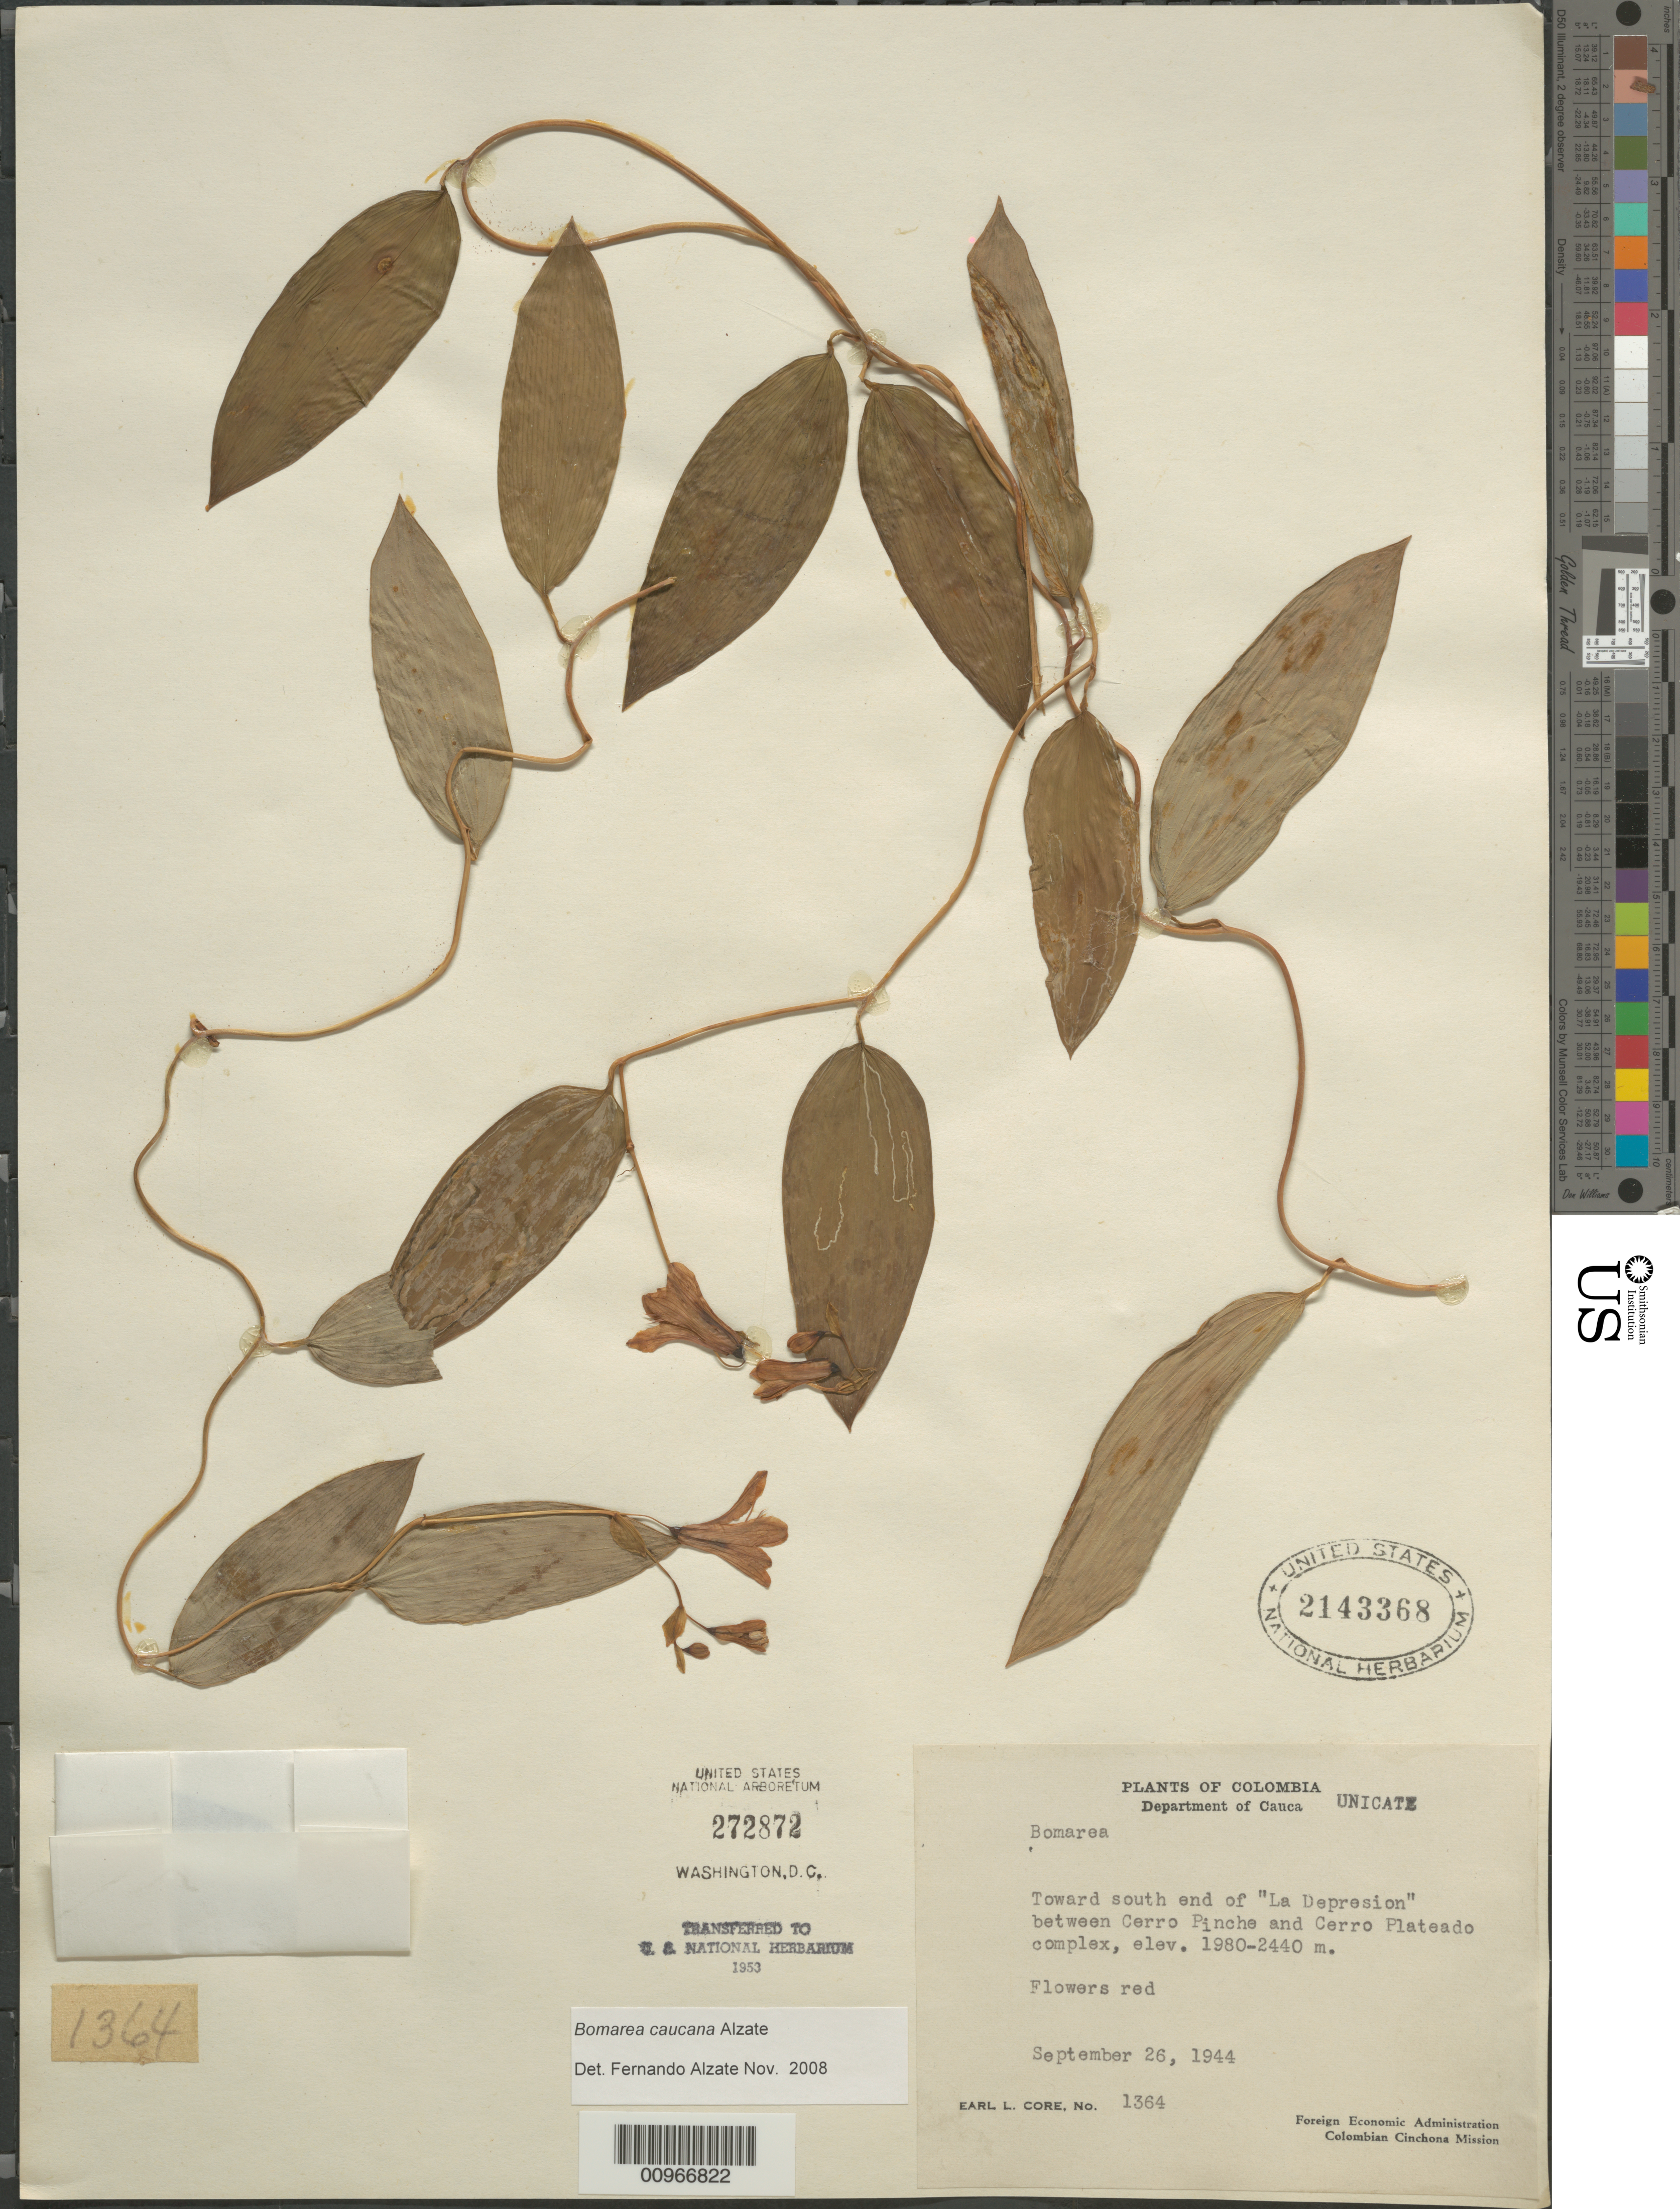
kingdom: Plantae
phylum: Tracheophyta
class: Liliopsida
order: Liliales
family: Alstroemeriaceae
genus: Bomarea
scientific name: Bomarea caucana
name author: Alzate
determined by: Alzate Guarin, Fernando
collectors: E. L. Core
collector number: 1364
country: Colombia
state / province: Cauca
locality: Toward south end of La Depresion, between Cerro Pinche and Cerro Plateado complex.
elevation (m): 1980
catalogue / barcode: US 2143368